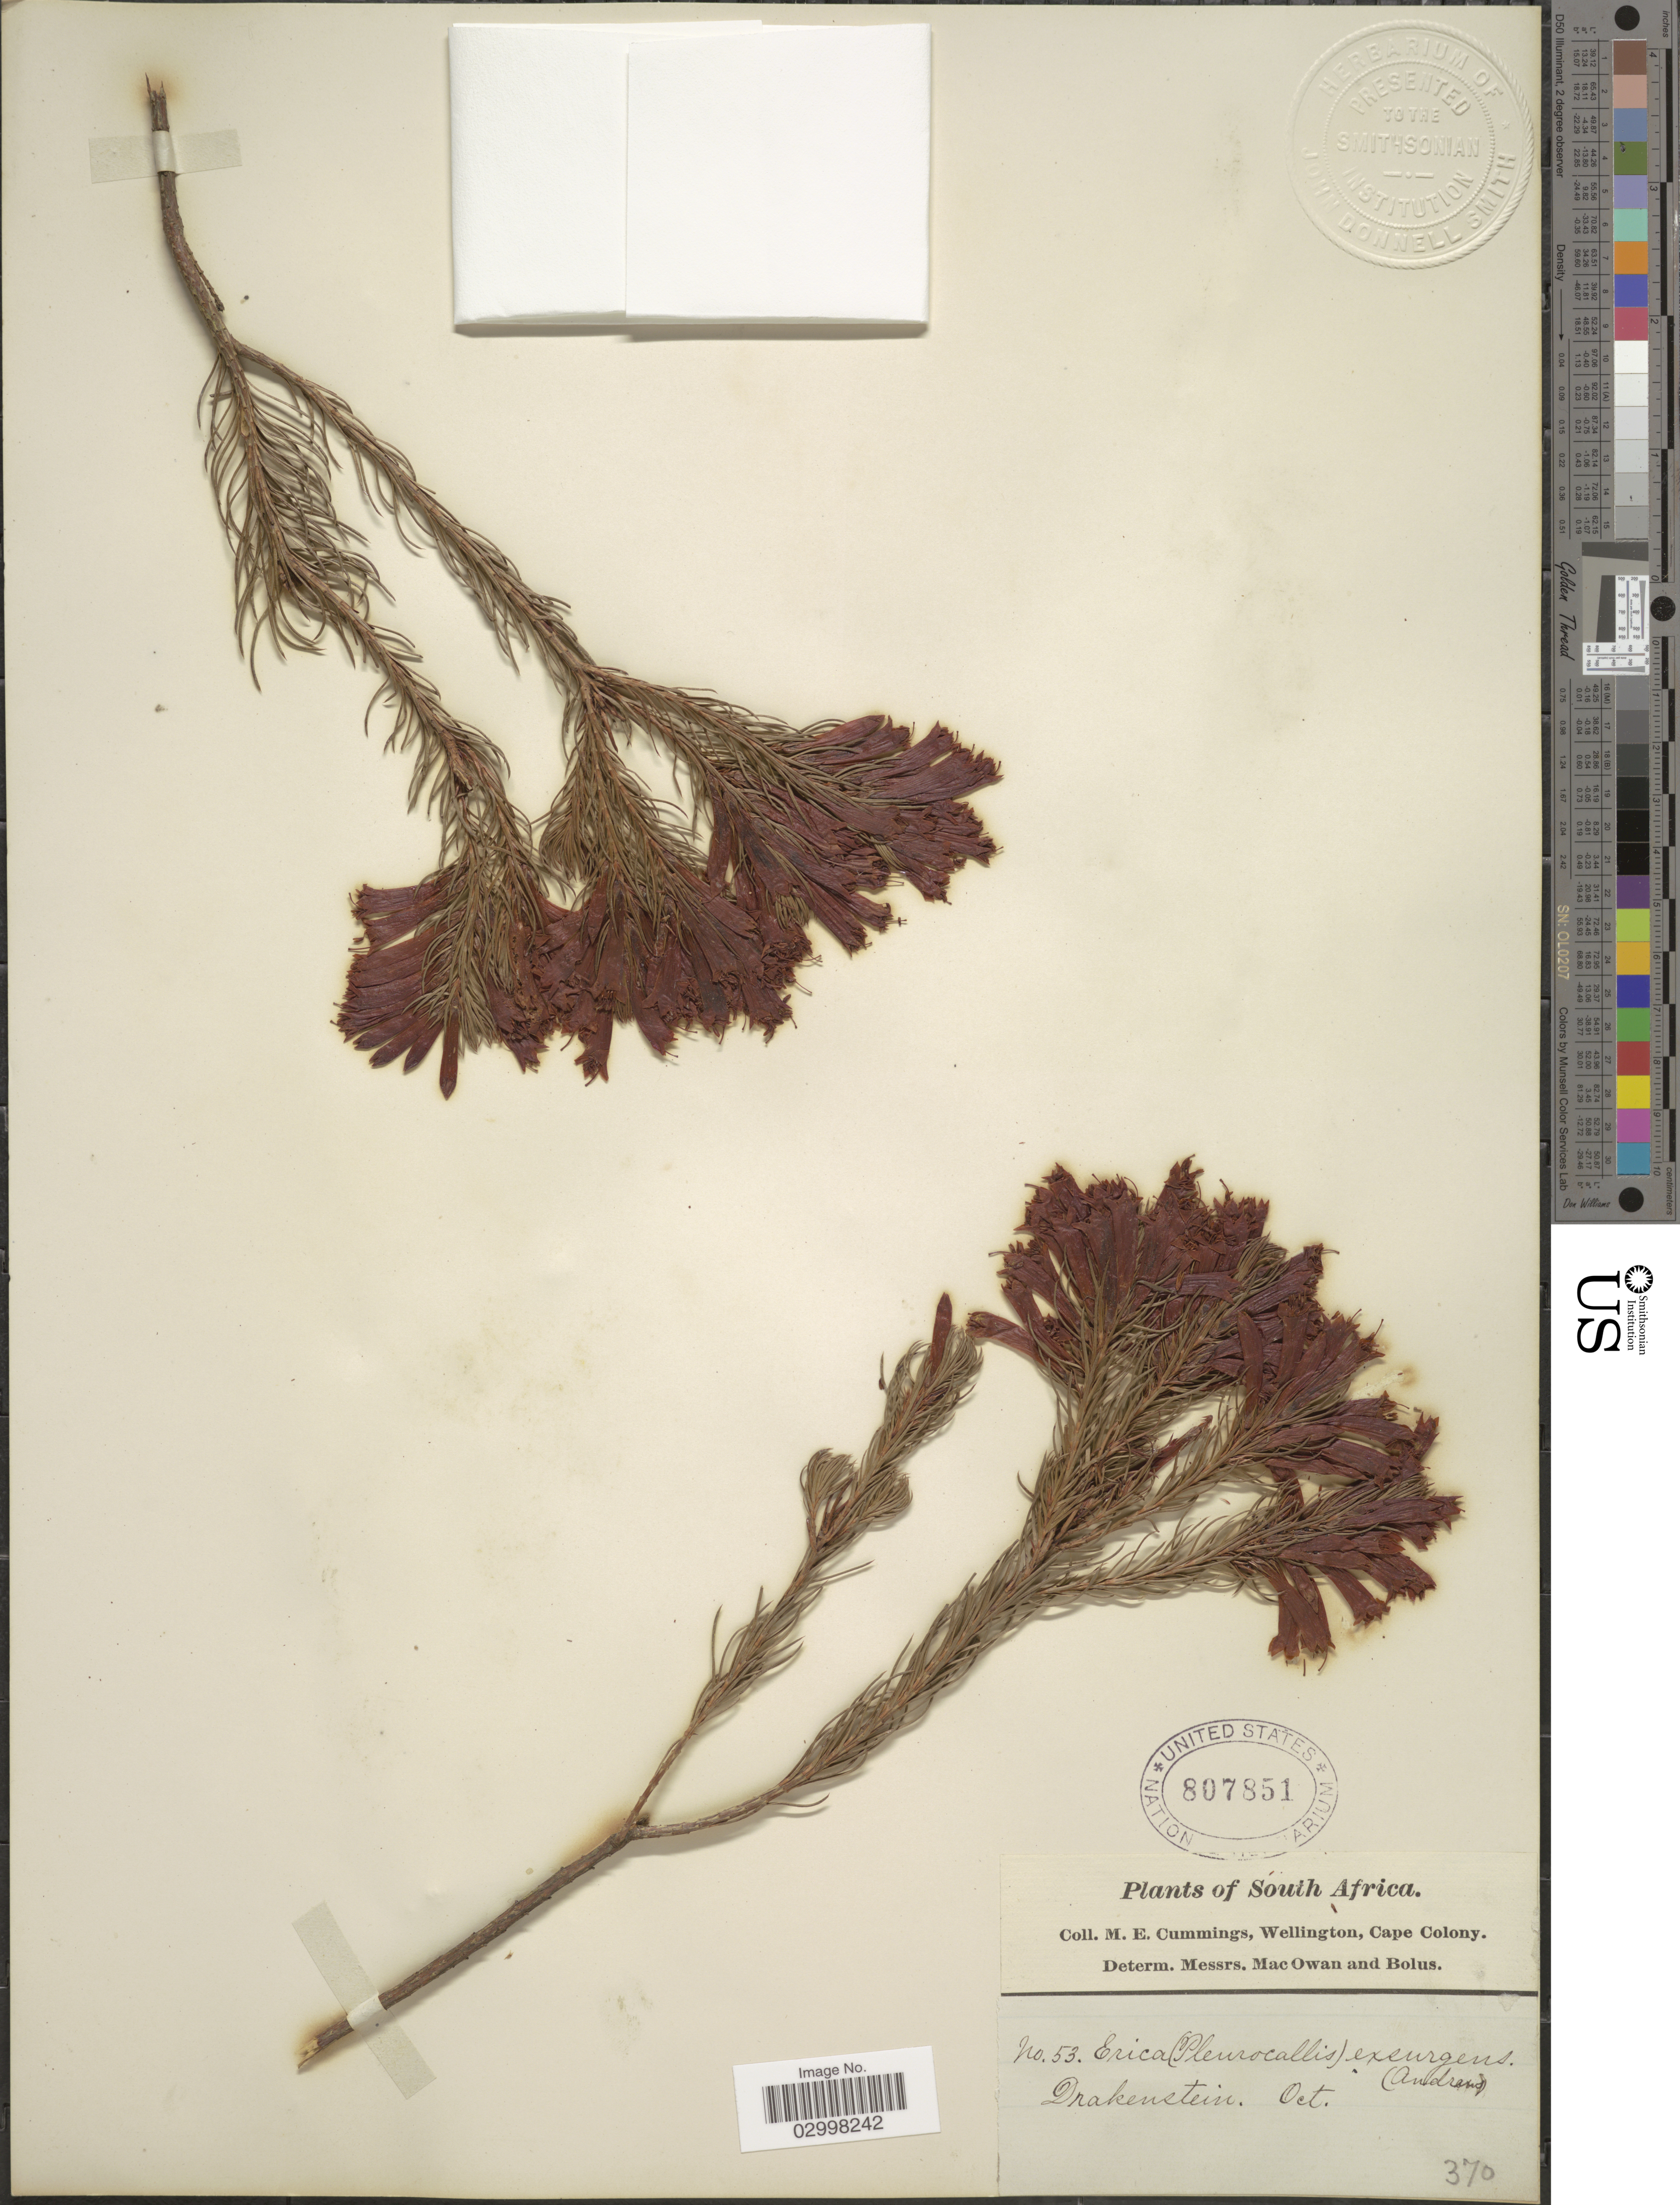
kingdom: Plantae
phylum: Tracheophyta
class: Magnoliopsida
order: Ericales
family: Ericaceae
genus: Erica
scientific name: Erica exsurgens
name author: Andrews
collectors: M. E. Cummings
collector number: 53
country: South Africa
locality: Drakenstein.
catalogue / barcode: US 807851